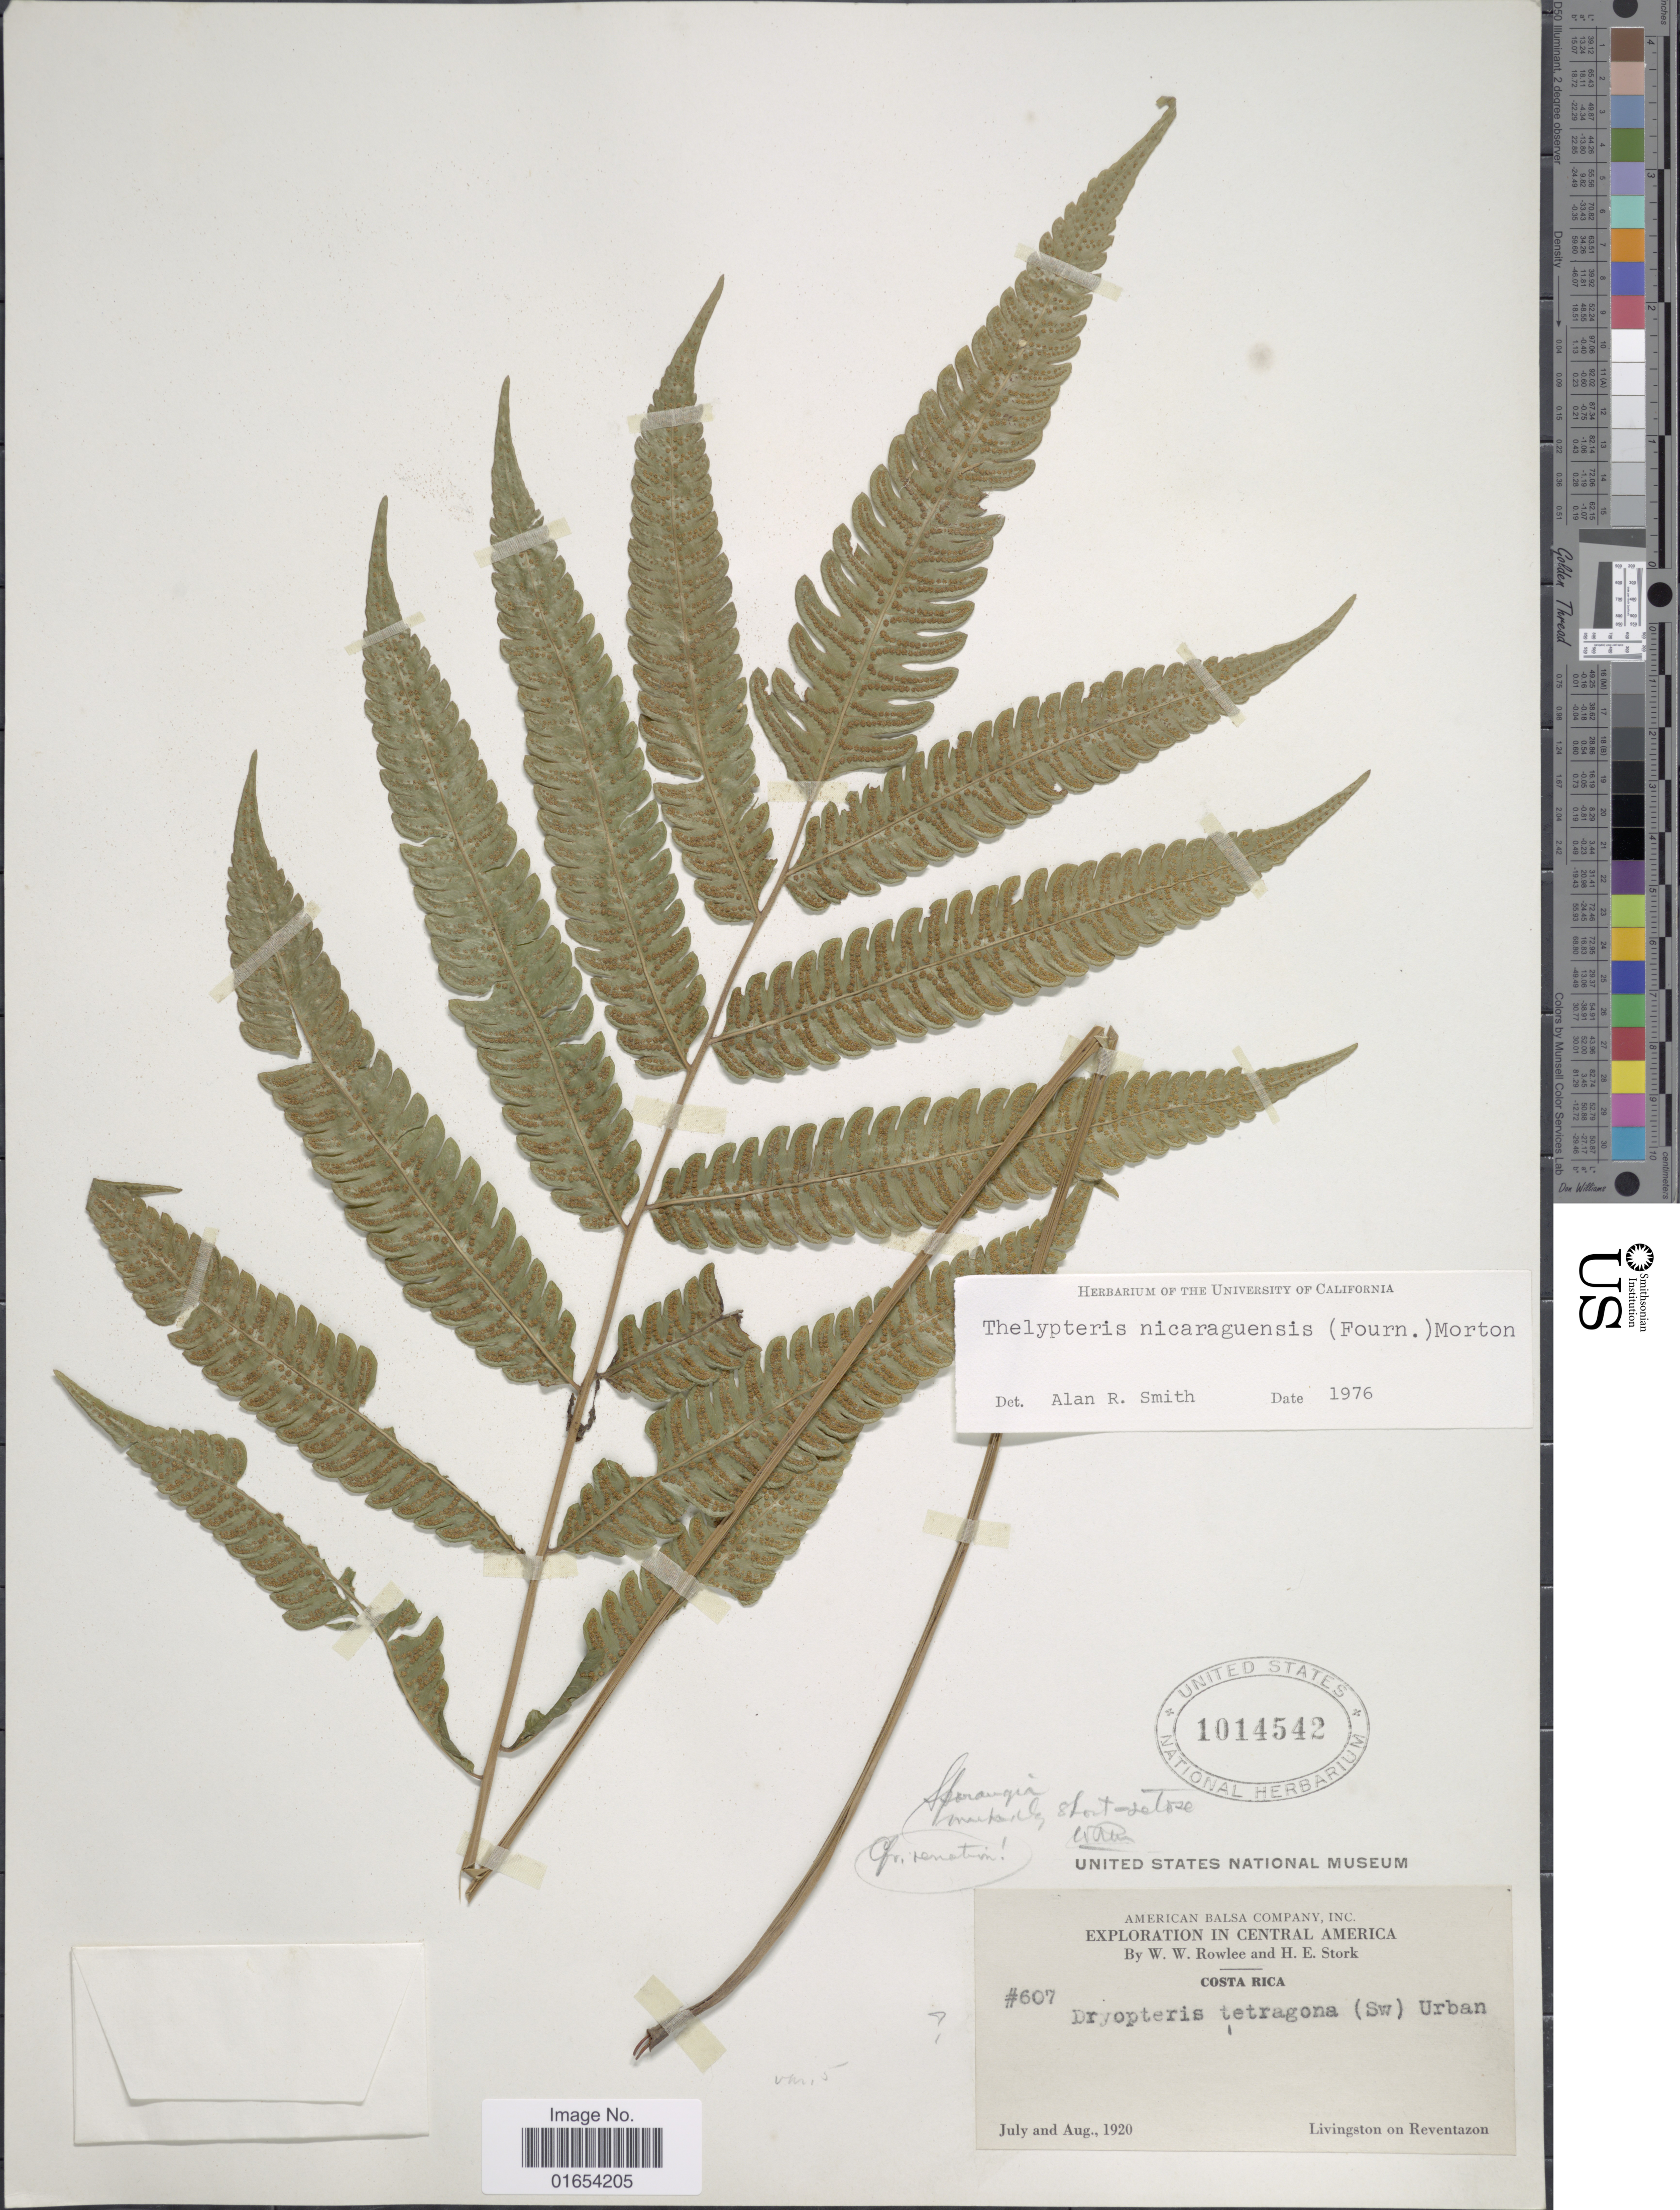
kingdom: Plantae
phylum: Tracheophyta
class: Polypodiopsida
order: Polypodiales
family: Thelypteridaceae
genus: Goniopteris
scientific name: Goniopteris nicaraguensis (C. Chr.) comb. nov., ined 2015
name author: (C. Chr.)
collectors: W. W. Rowlee & H. E. Stork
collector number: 607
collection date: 1920-07/1920-08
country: Costa Rica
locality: Livingston on Reventazon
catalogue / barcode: US 1014542